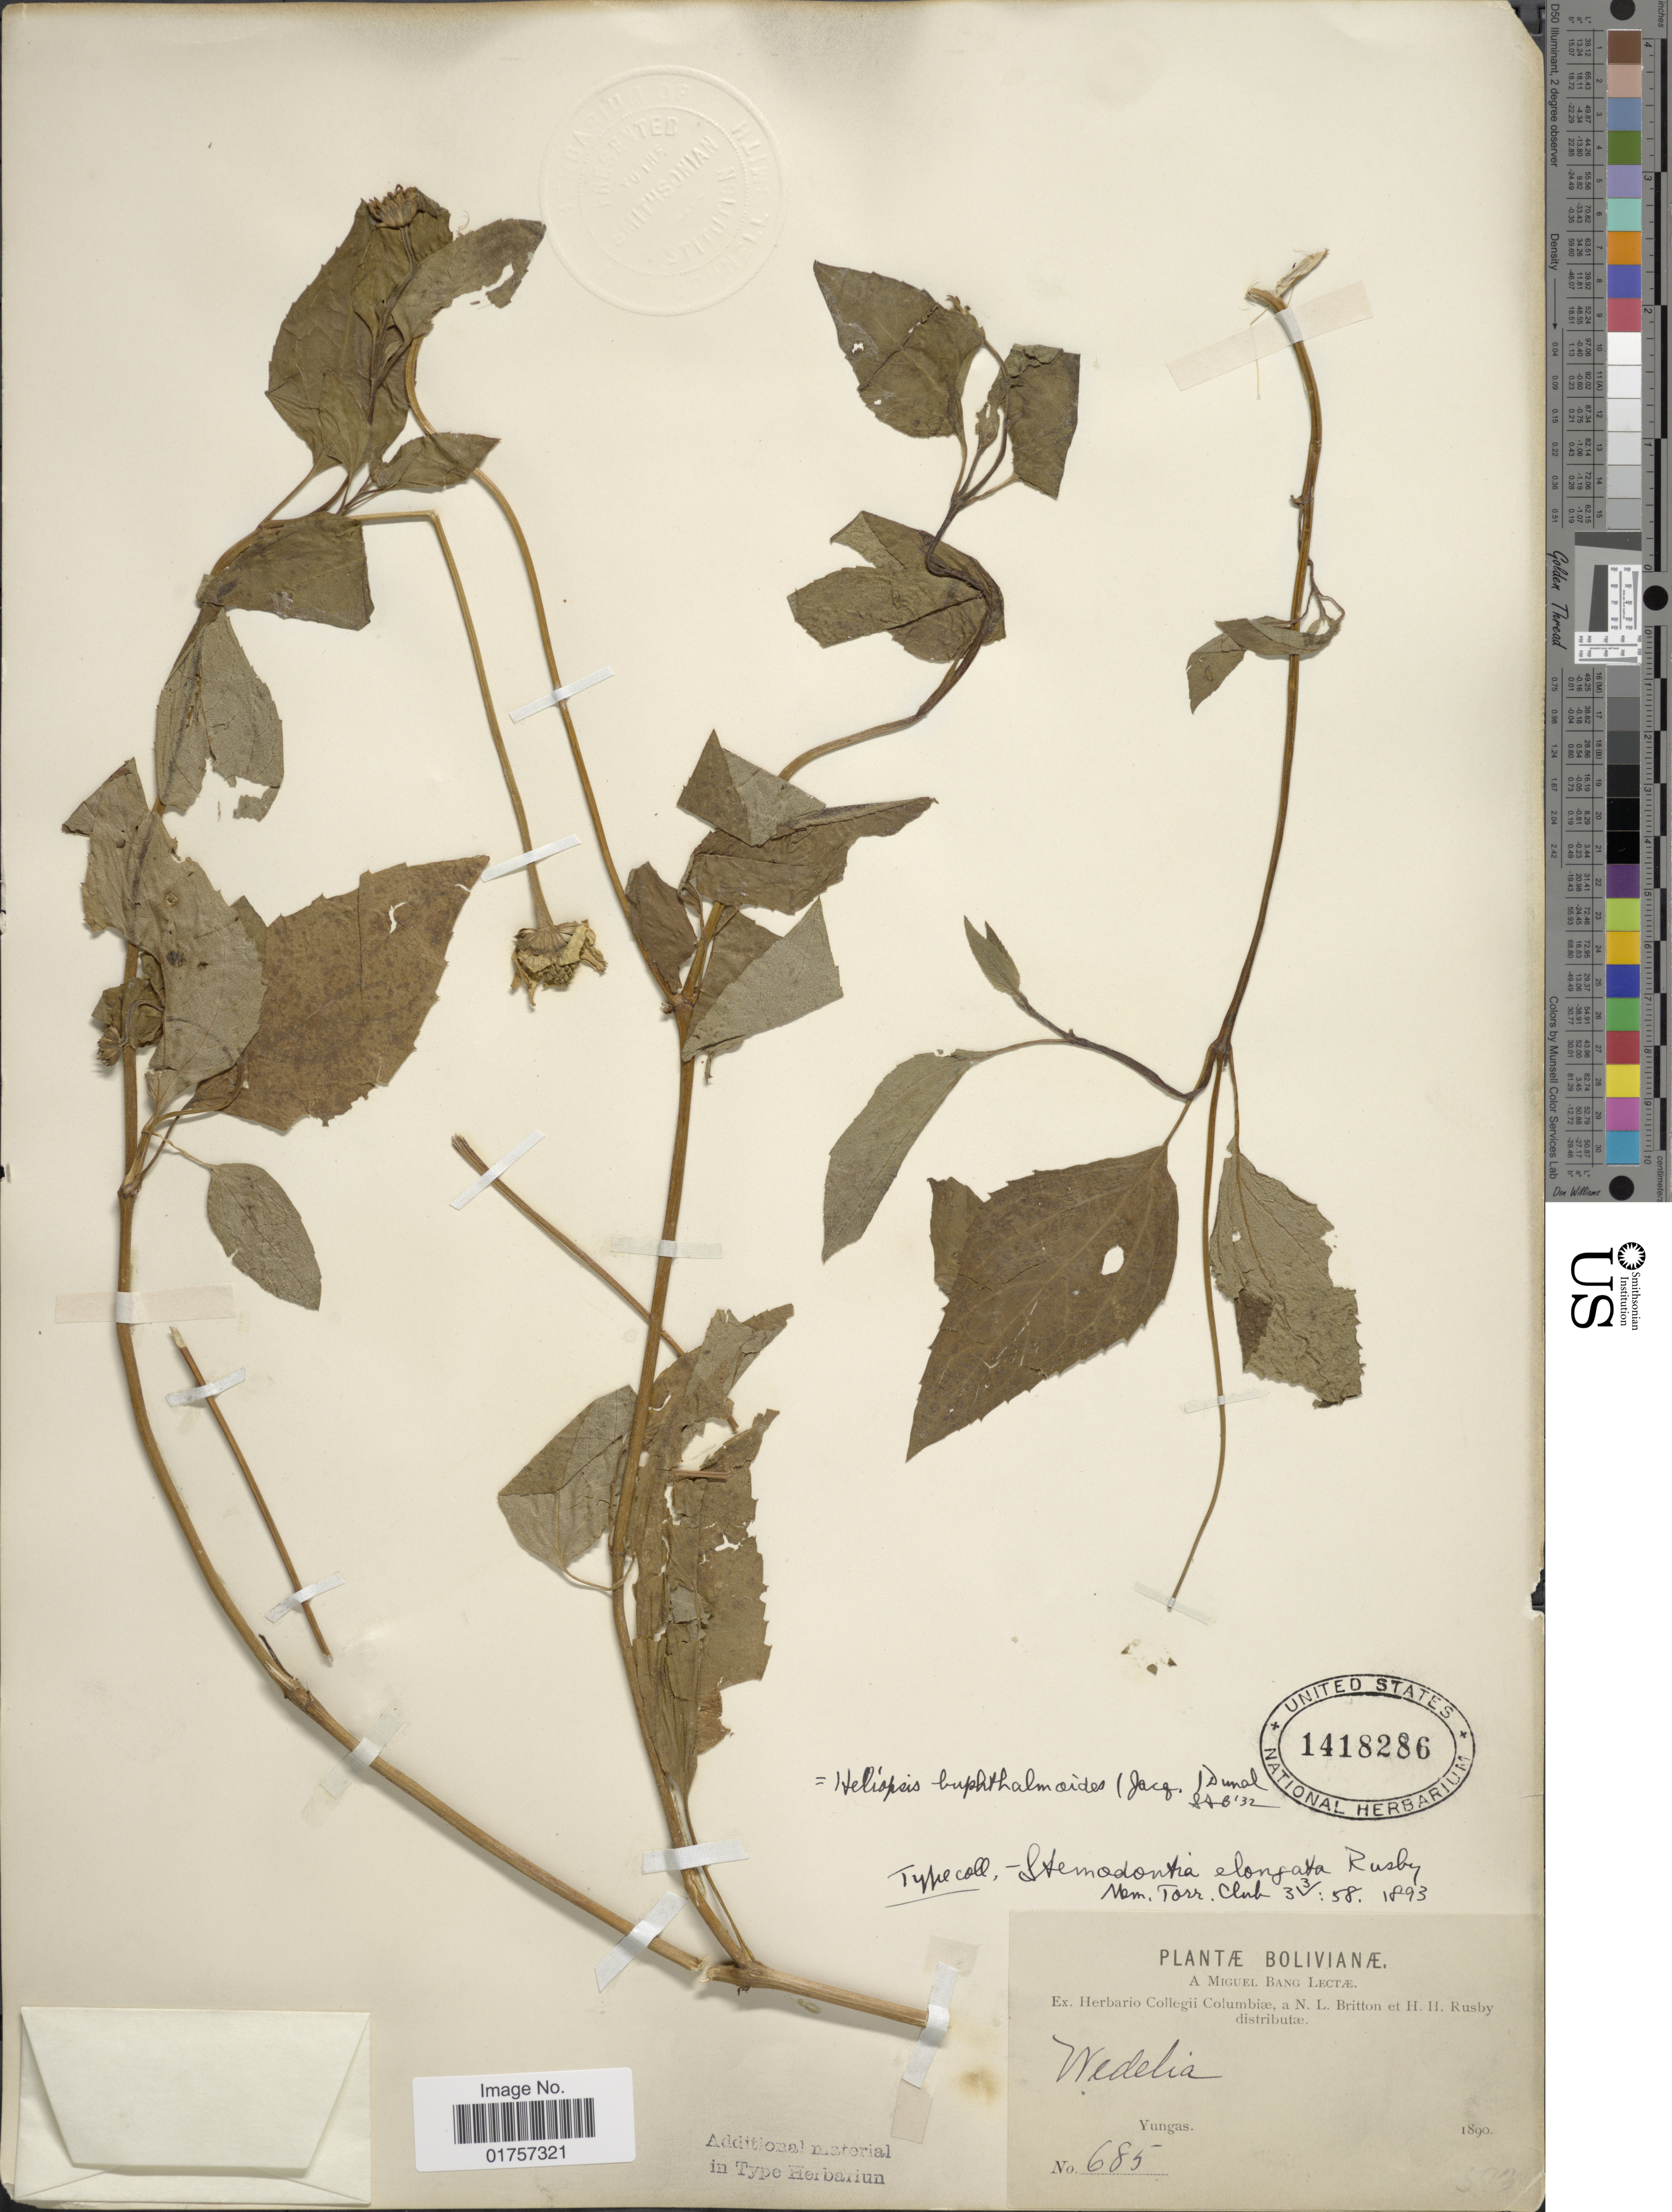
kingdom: Plantae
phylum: Tracheophyta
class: Magnoliopsida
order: Asterales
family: Asteraceae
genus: Heliopsis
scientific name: Heliopsis buphthalmoides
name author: (Jacq.) Dunal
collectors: M. Bang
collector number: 685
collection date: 1890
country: Bolivia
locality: Yungas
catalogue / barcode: US 1418286